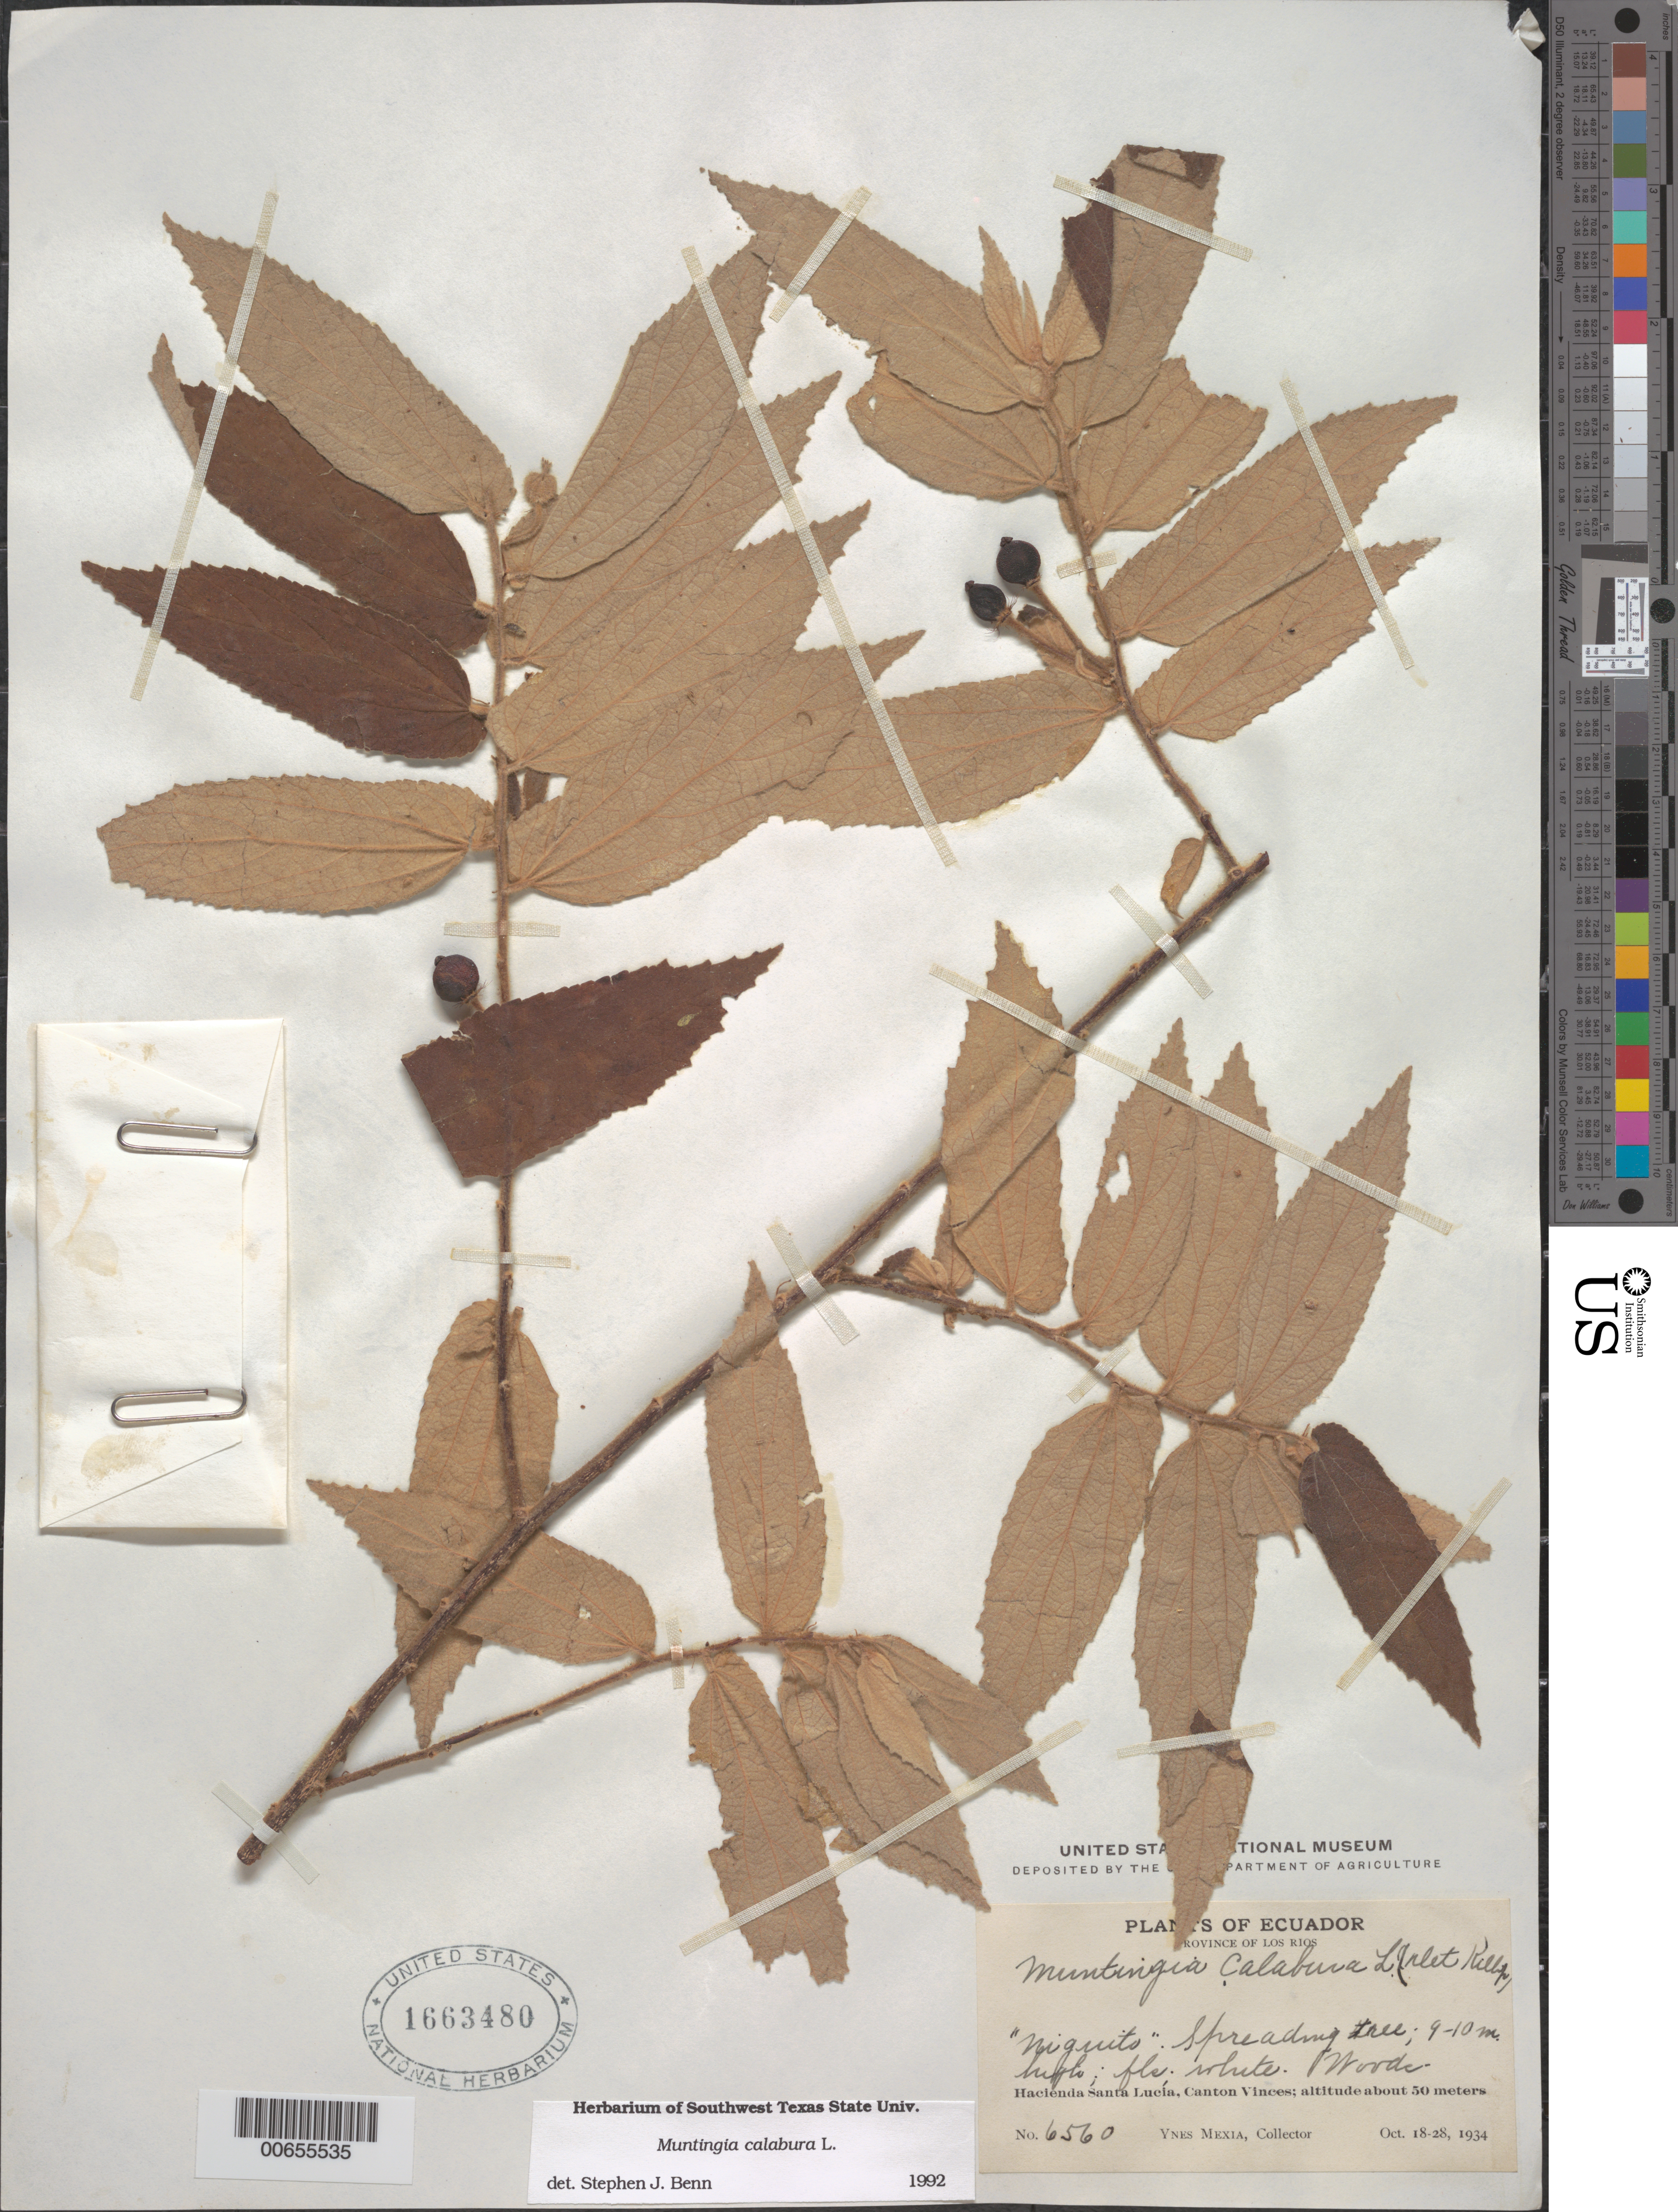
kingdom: Plantae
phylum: Tracheophyta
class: Magnoliopsida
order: Malvales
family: Muntingiaceae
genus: Muntingia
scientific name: Muntingia calabura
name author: L.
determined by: Benn, S. J.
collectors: Y. Mexia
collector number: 6560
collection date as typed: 18 Oct 1934 to 28 Oct 1934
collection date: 1934-10-18/1934-10-28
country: Ecuador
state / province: Los Ríos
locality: Hacienda Santa Lucía, Canton Vinces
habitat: Woods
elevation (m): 50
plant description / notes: Common name: Niguito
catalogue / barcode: US 1663480